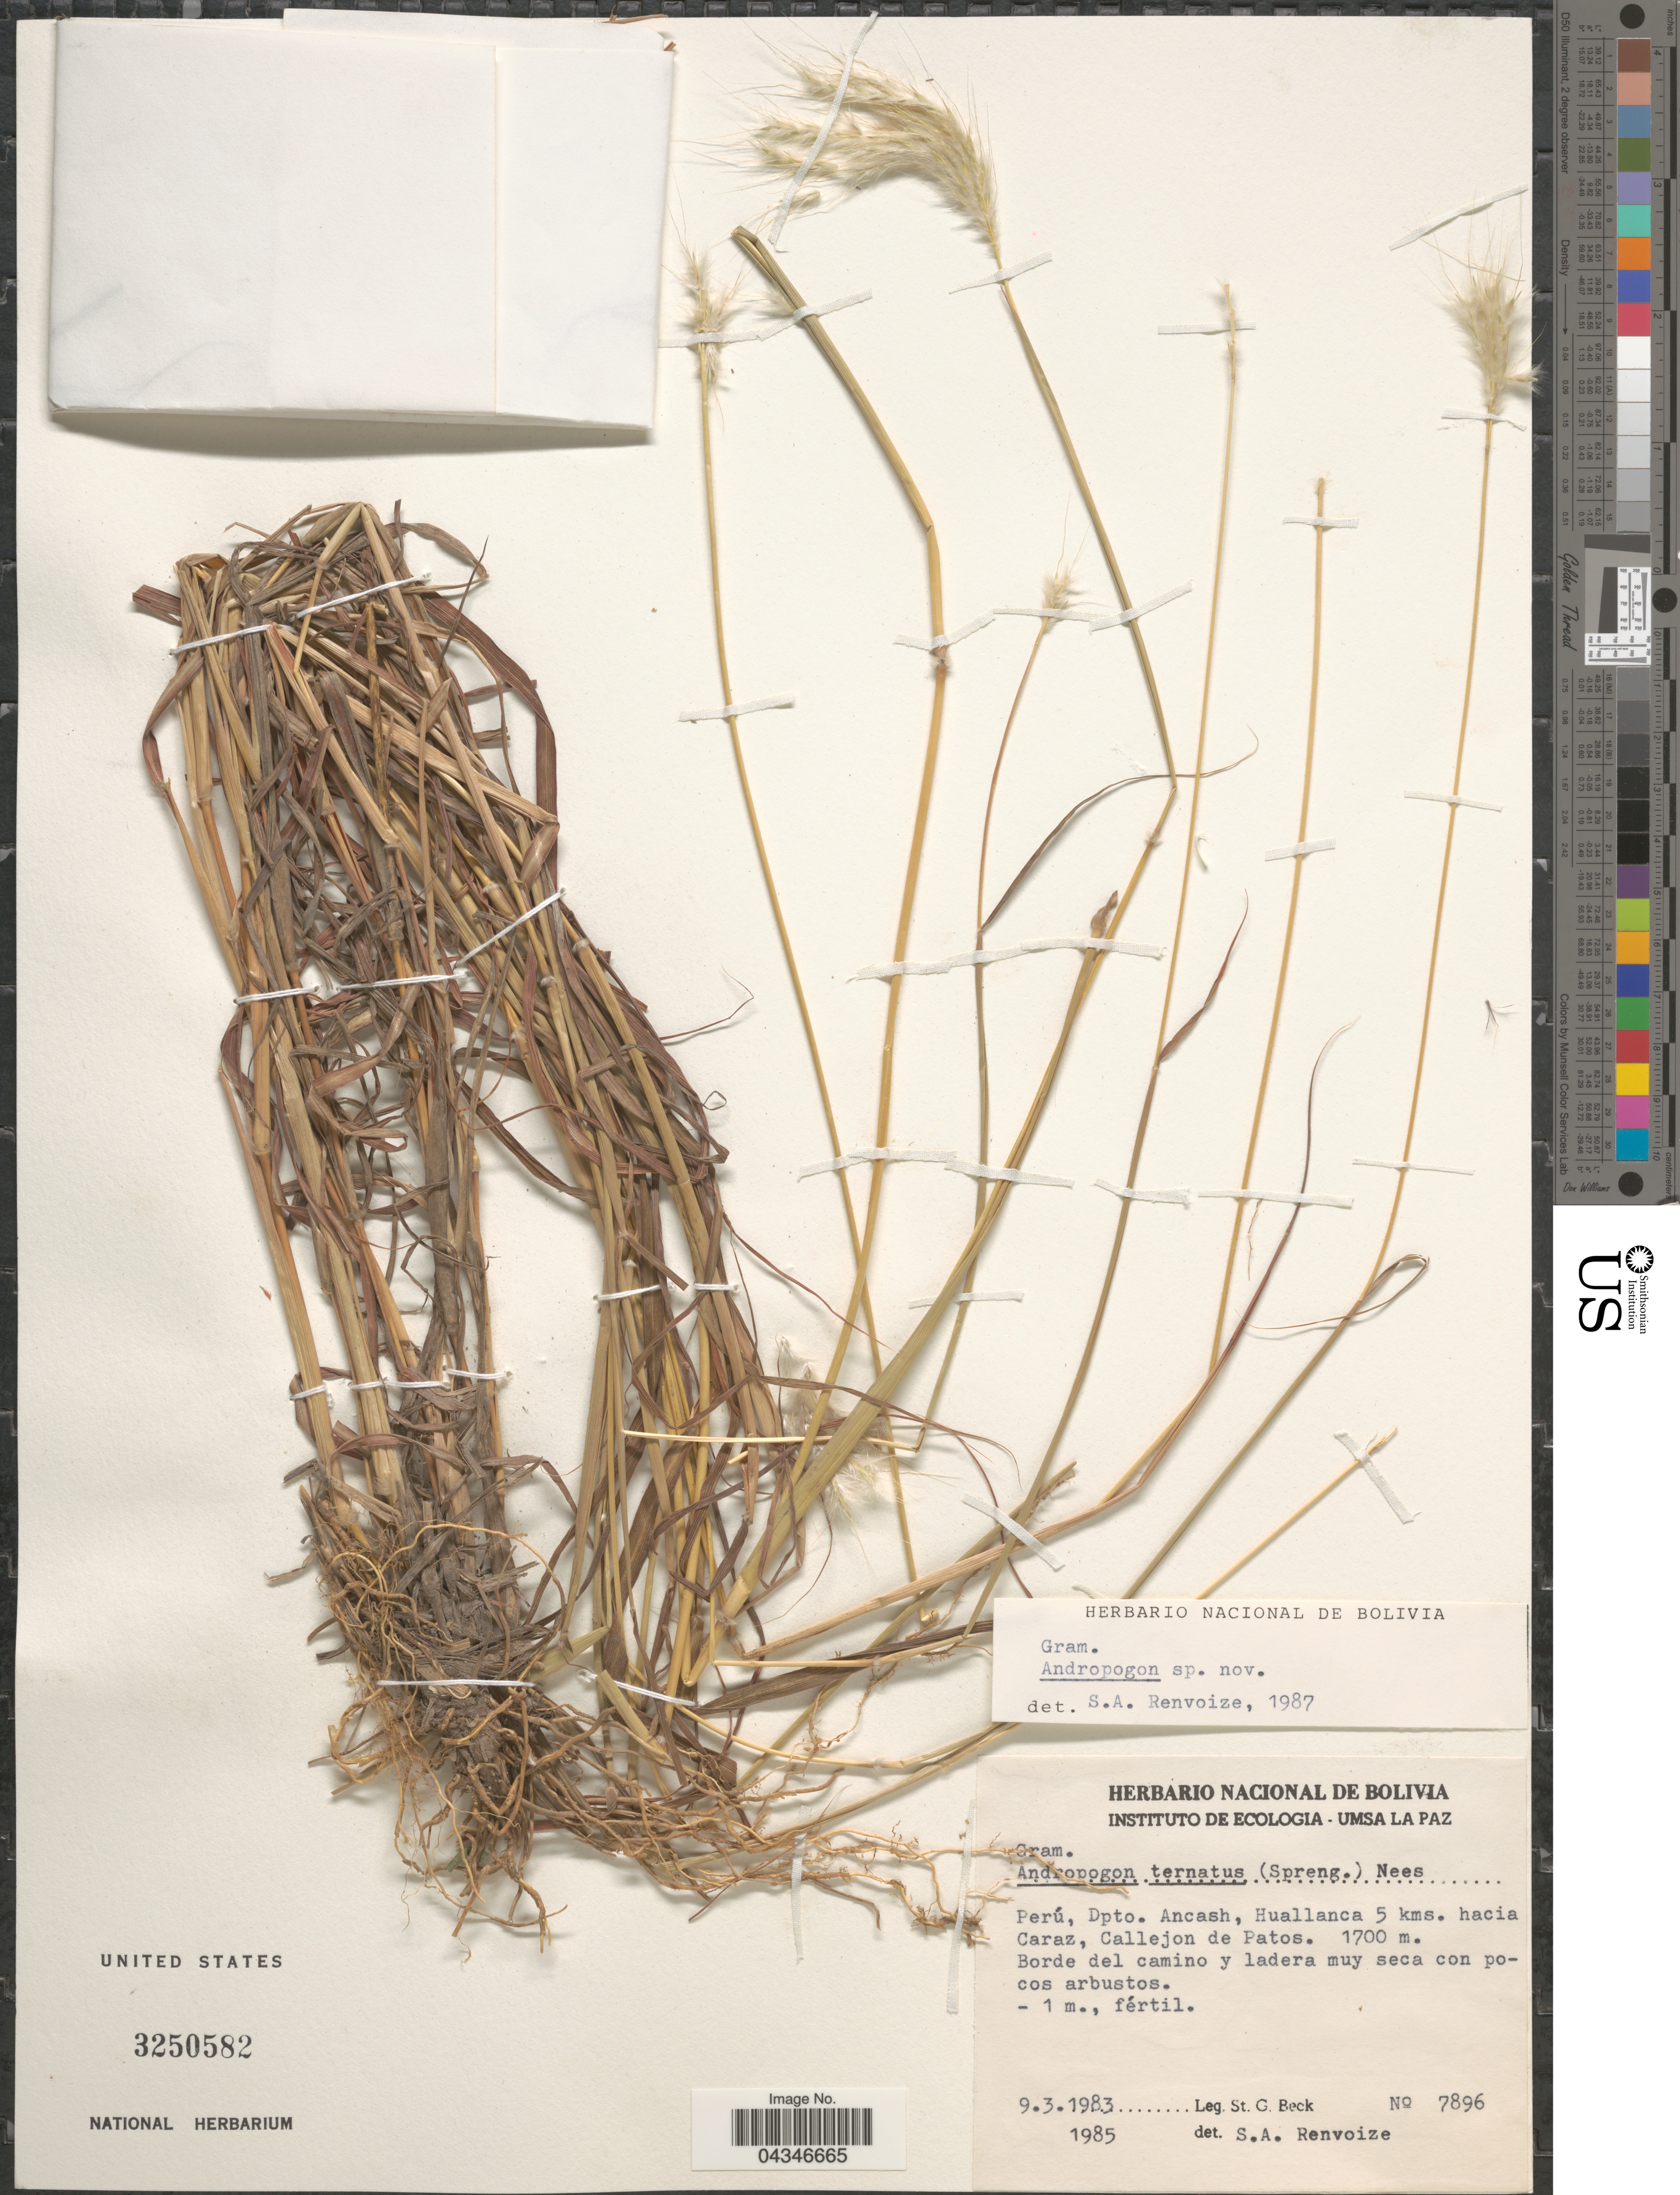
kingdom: Plantae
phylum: Tracheophyta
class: Liliopsida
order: Poales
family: Poaceae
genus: Andropogon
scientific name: Andropogon sp.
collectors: S. G. Beck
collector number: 7896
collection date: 1983-03-09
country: Peru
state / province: Ancash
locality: Dpto. Ancash, Huallanca 5 kms. hacia Caraz, Callejon de Patos.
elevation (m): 1700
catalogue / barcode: US 3250582